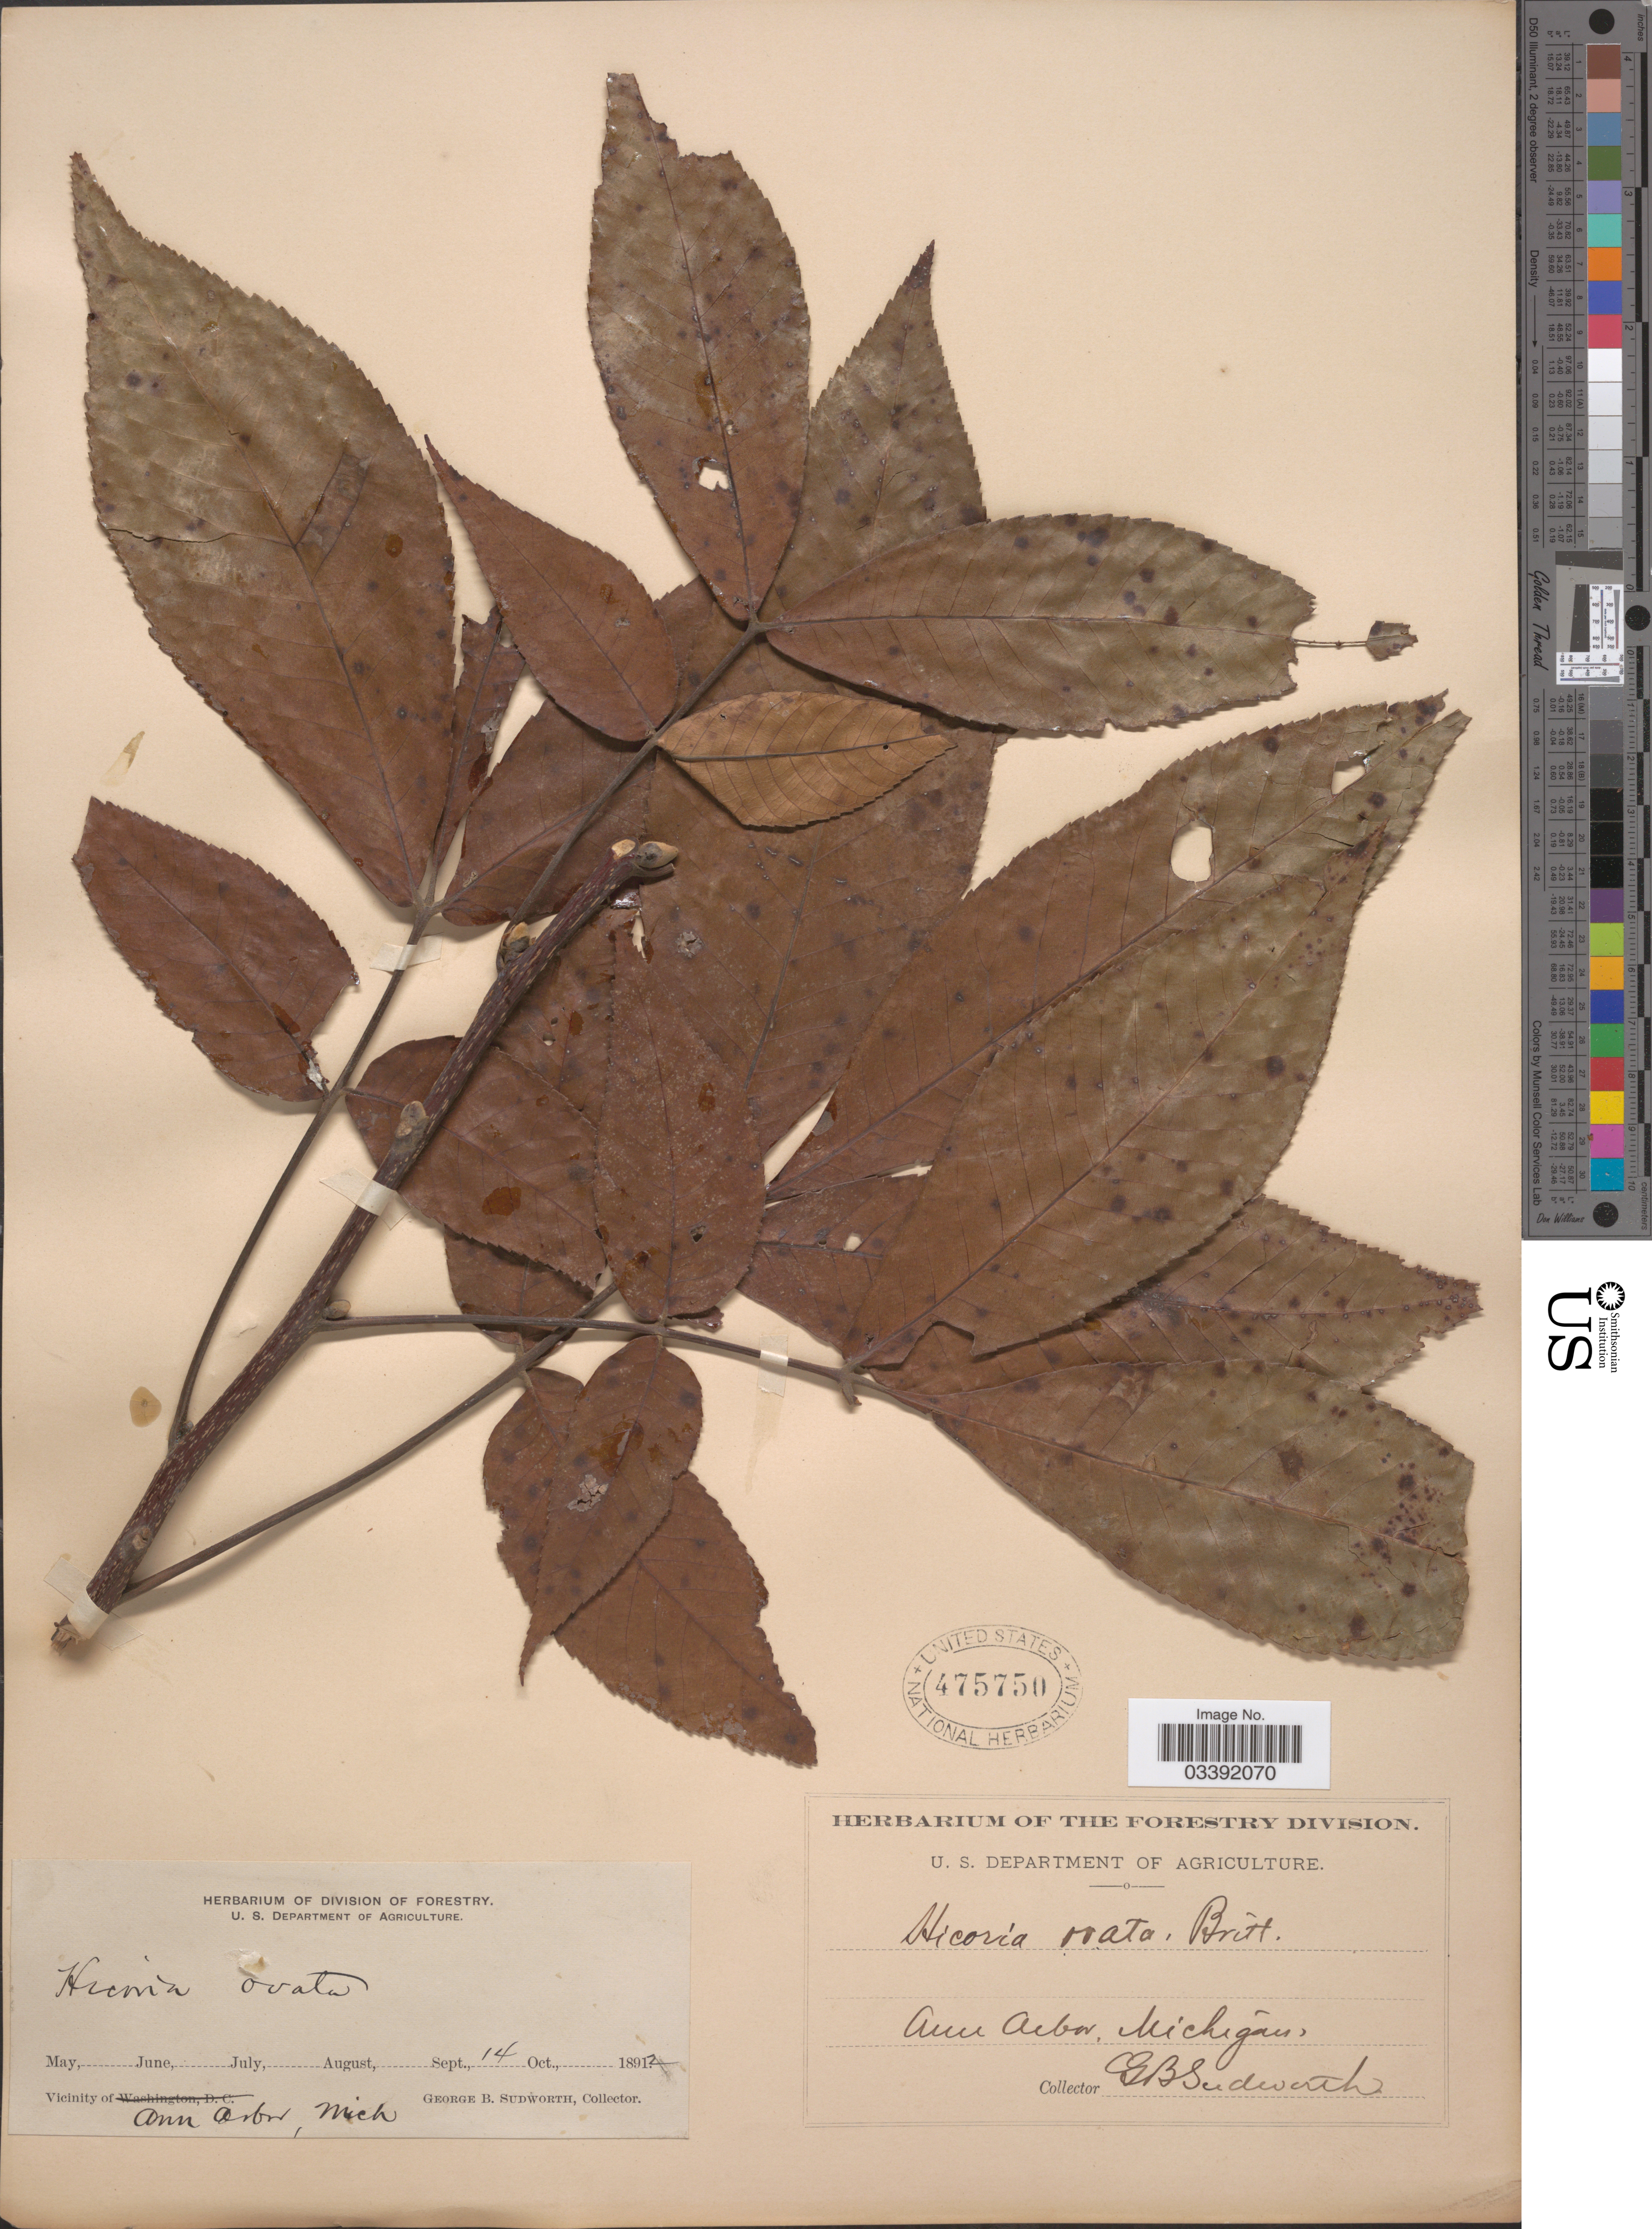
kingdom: Plantae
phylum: Tracheophyta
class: Magnoliopsida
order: Fagales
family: Juglandaceae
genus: Carya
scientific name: Carya ovata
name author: (Mill.) K. Koch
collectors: G. B. Sudworth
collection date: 1892-09-14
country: United States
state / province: Michigan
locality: Vicinity of Ann Arbor.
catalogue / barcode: US 475750